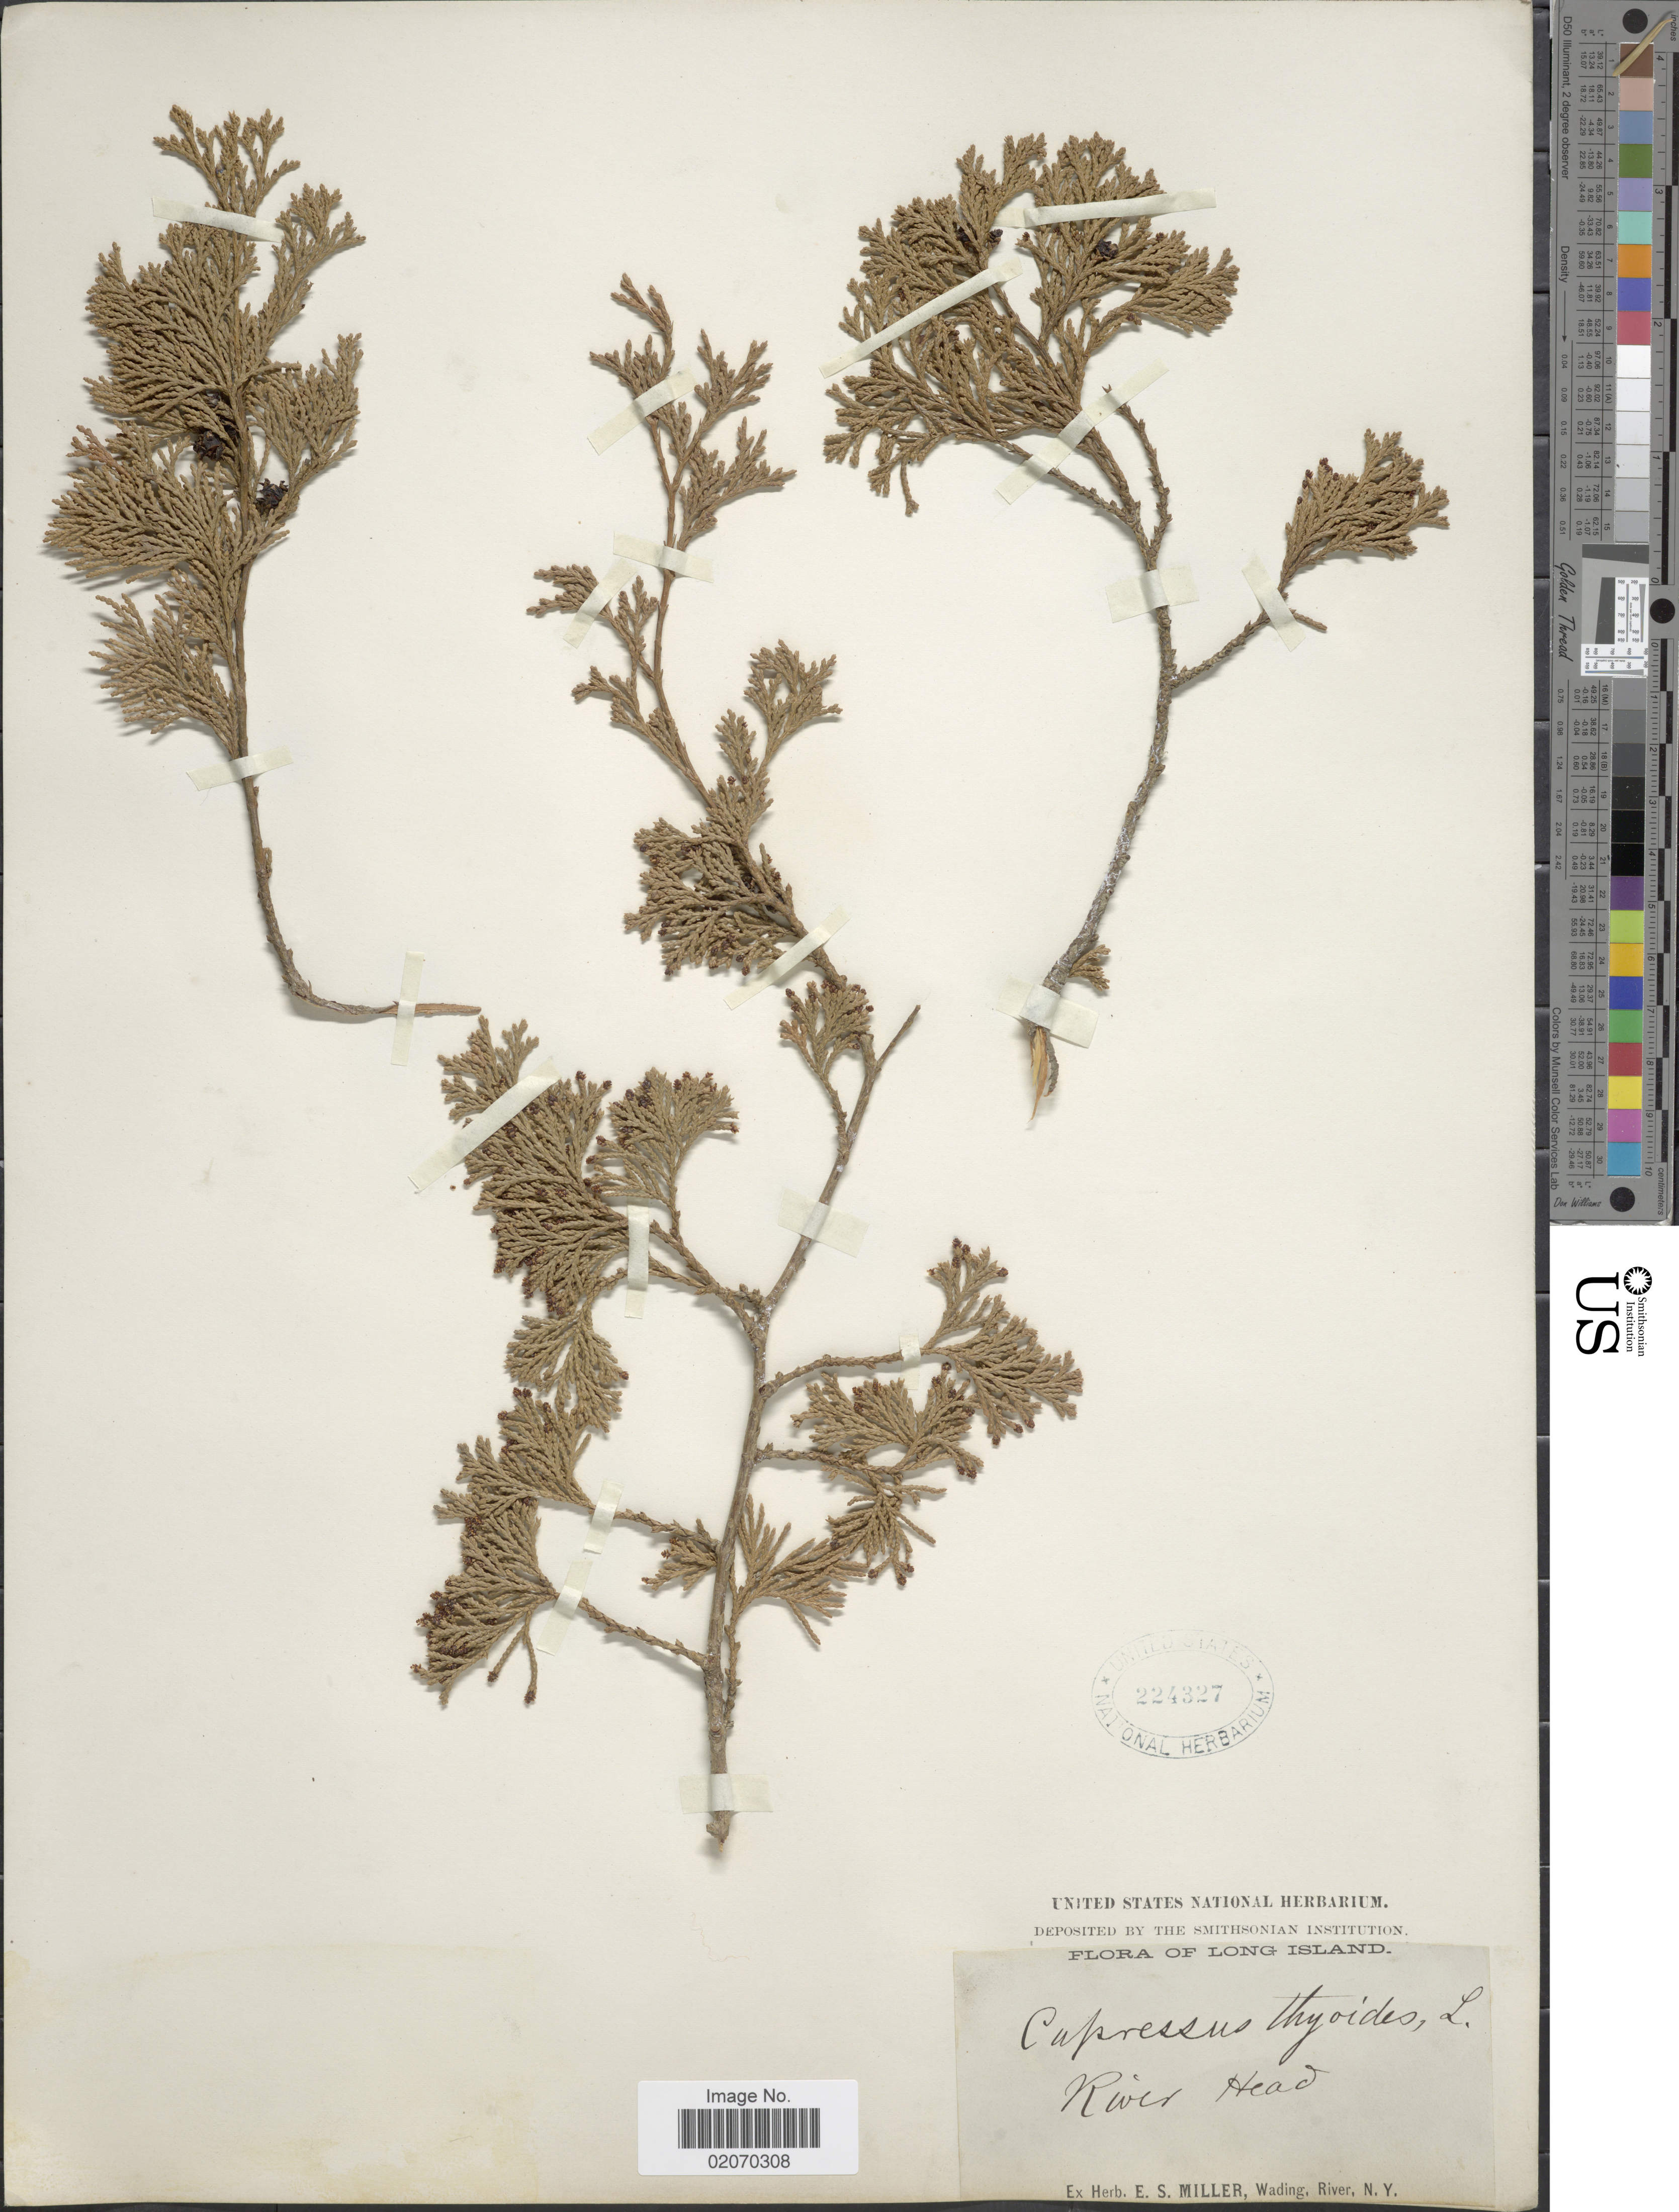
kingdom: Plantae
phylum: Tracheophyta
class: Pinopsida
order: Pinales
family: Cupressaceae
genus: Chamaecyparis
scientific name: Chamaecyparis thyoides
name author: (L.) Britton, Stearns & Poggenb.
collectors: ex herb. E. S. Miller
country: United States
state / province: New York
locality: Long Island. River Head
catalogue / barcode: US 224327